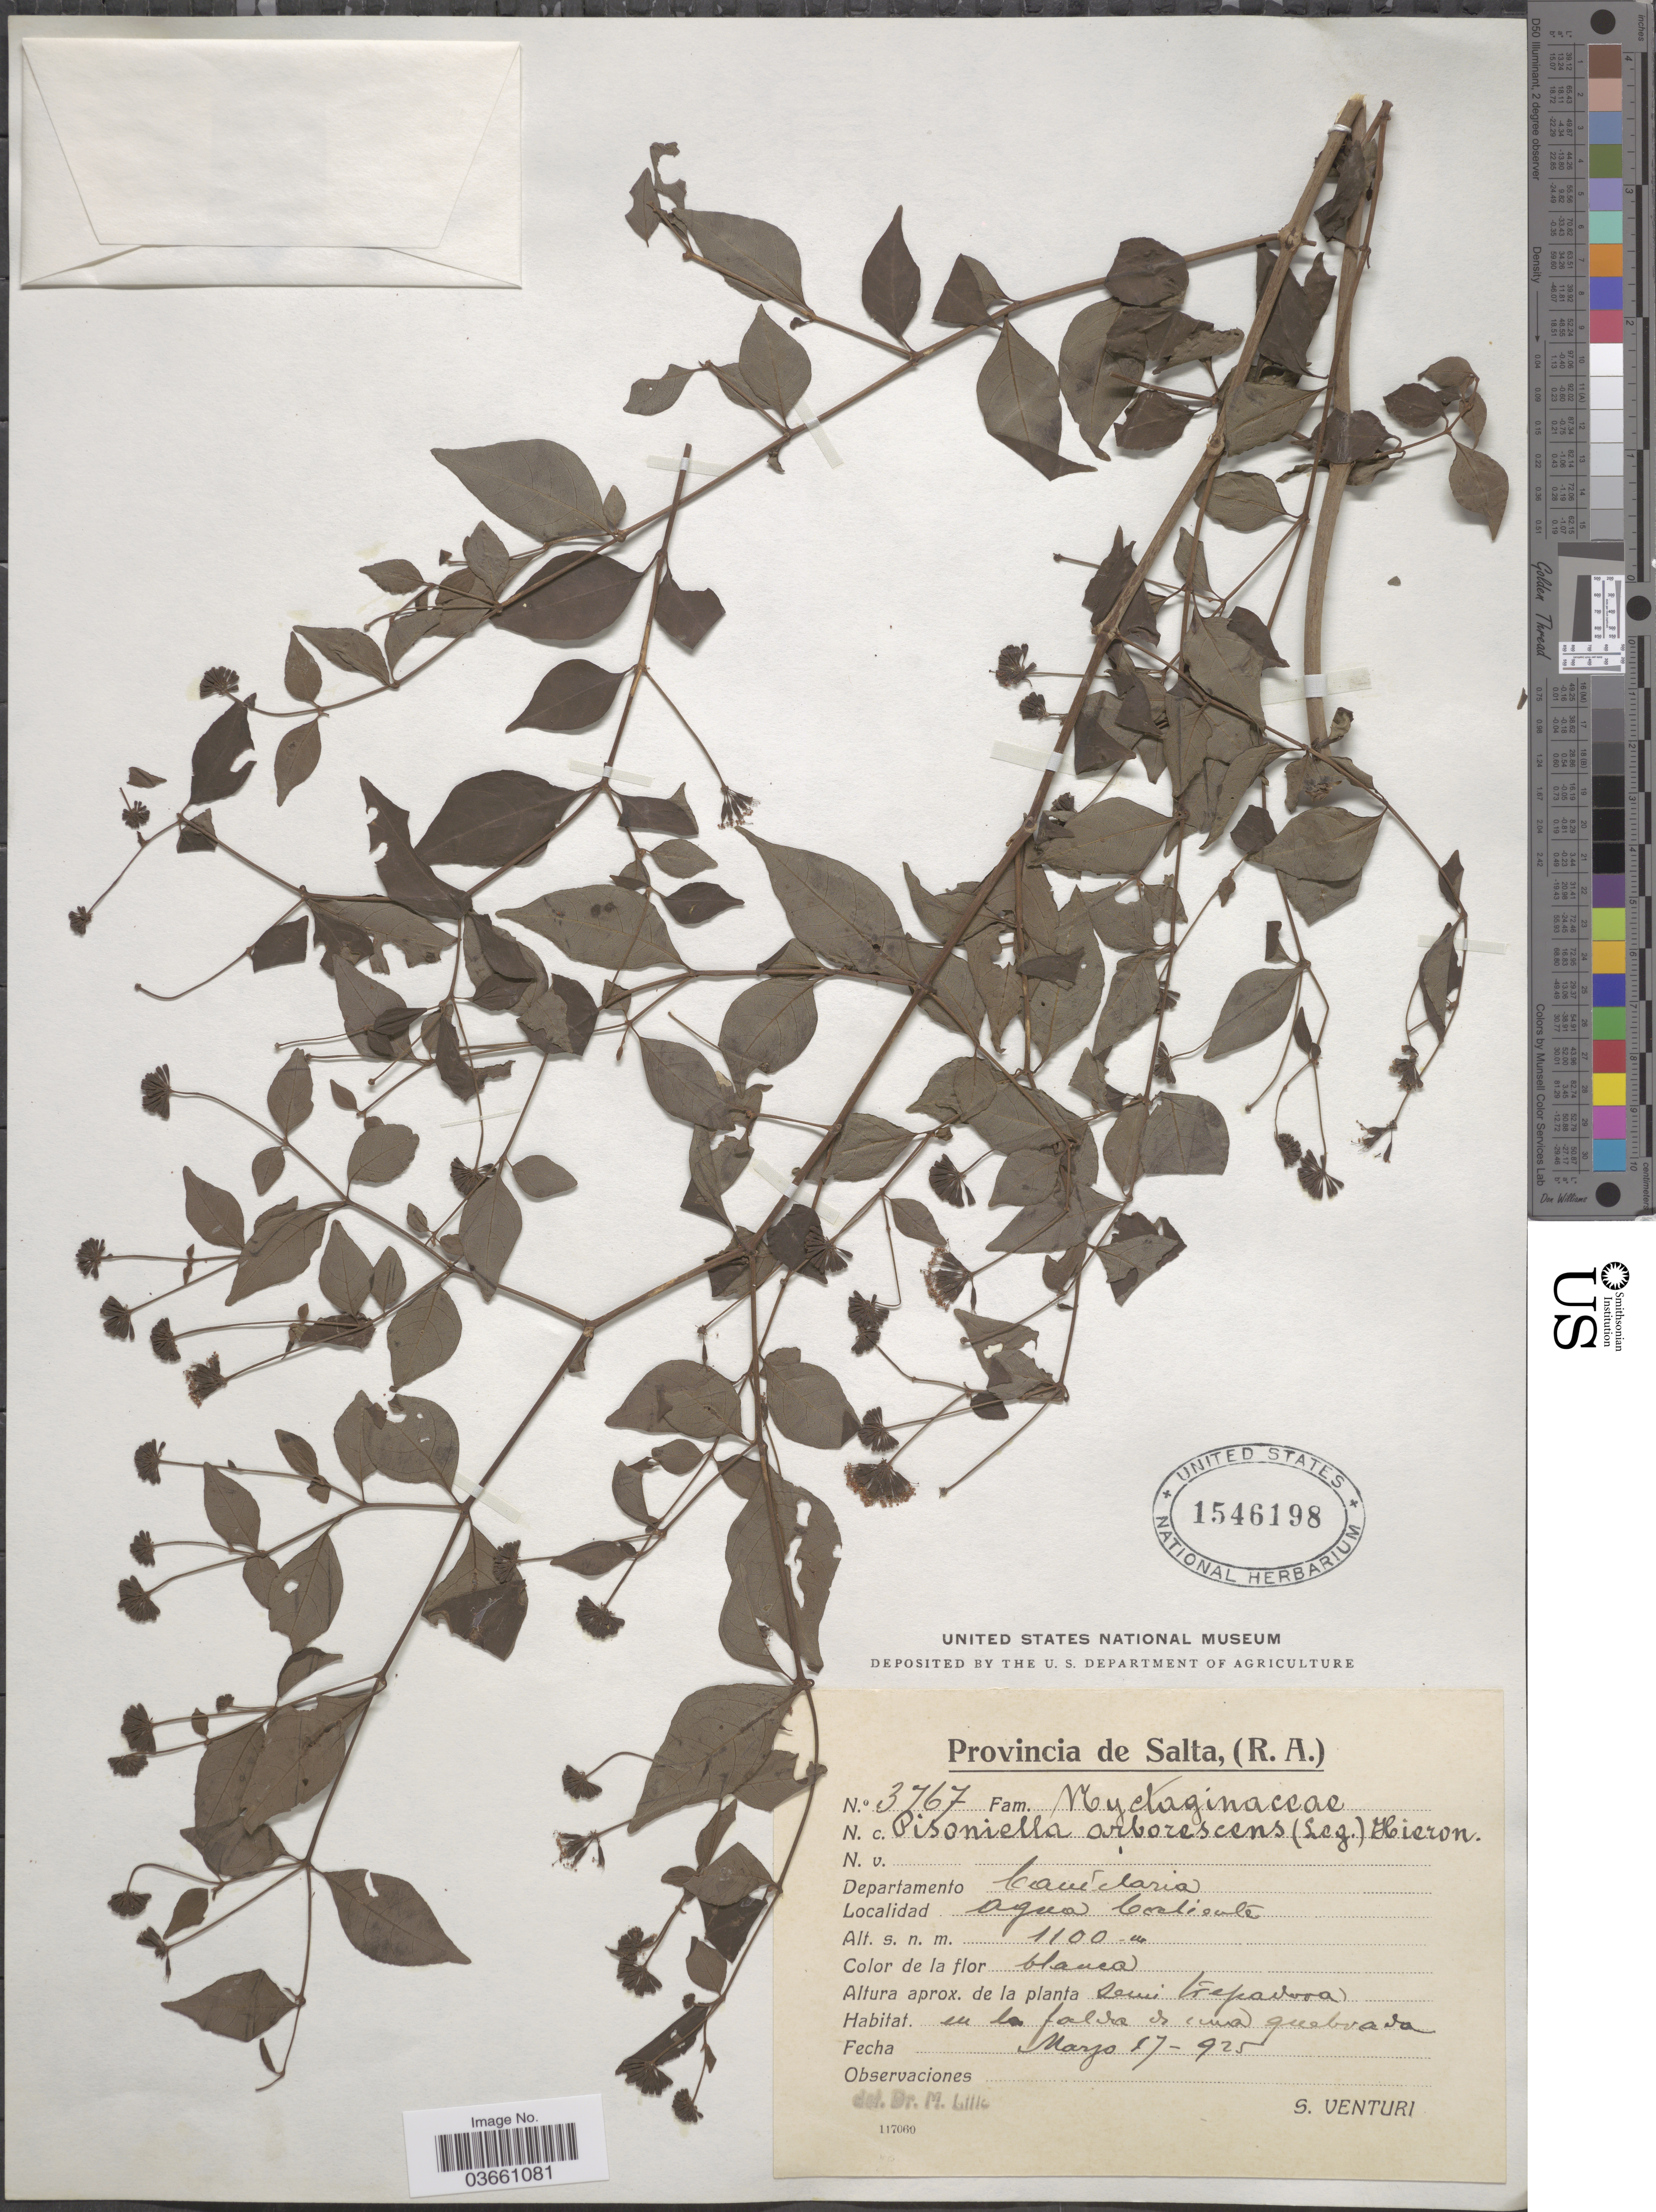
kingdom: Plantae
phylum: Tracheophyta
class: Magnoliopsida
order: Caryophyllales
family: Nyctaginaceae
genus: Pisoniella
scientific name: Pisoniella arborescens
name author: (Lag. & Rodr.) Standl.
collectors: S. Venturi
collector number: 3767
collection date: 1925-03-17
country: Argentina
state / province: Salta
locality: Departamento Candelaria. Agua Caliente.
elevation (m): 1100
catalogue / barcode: US 1546198